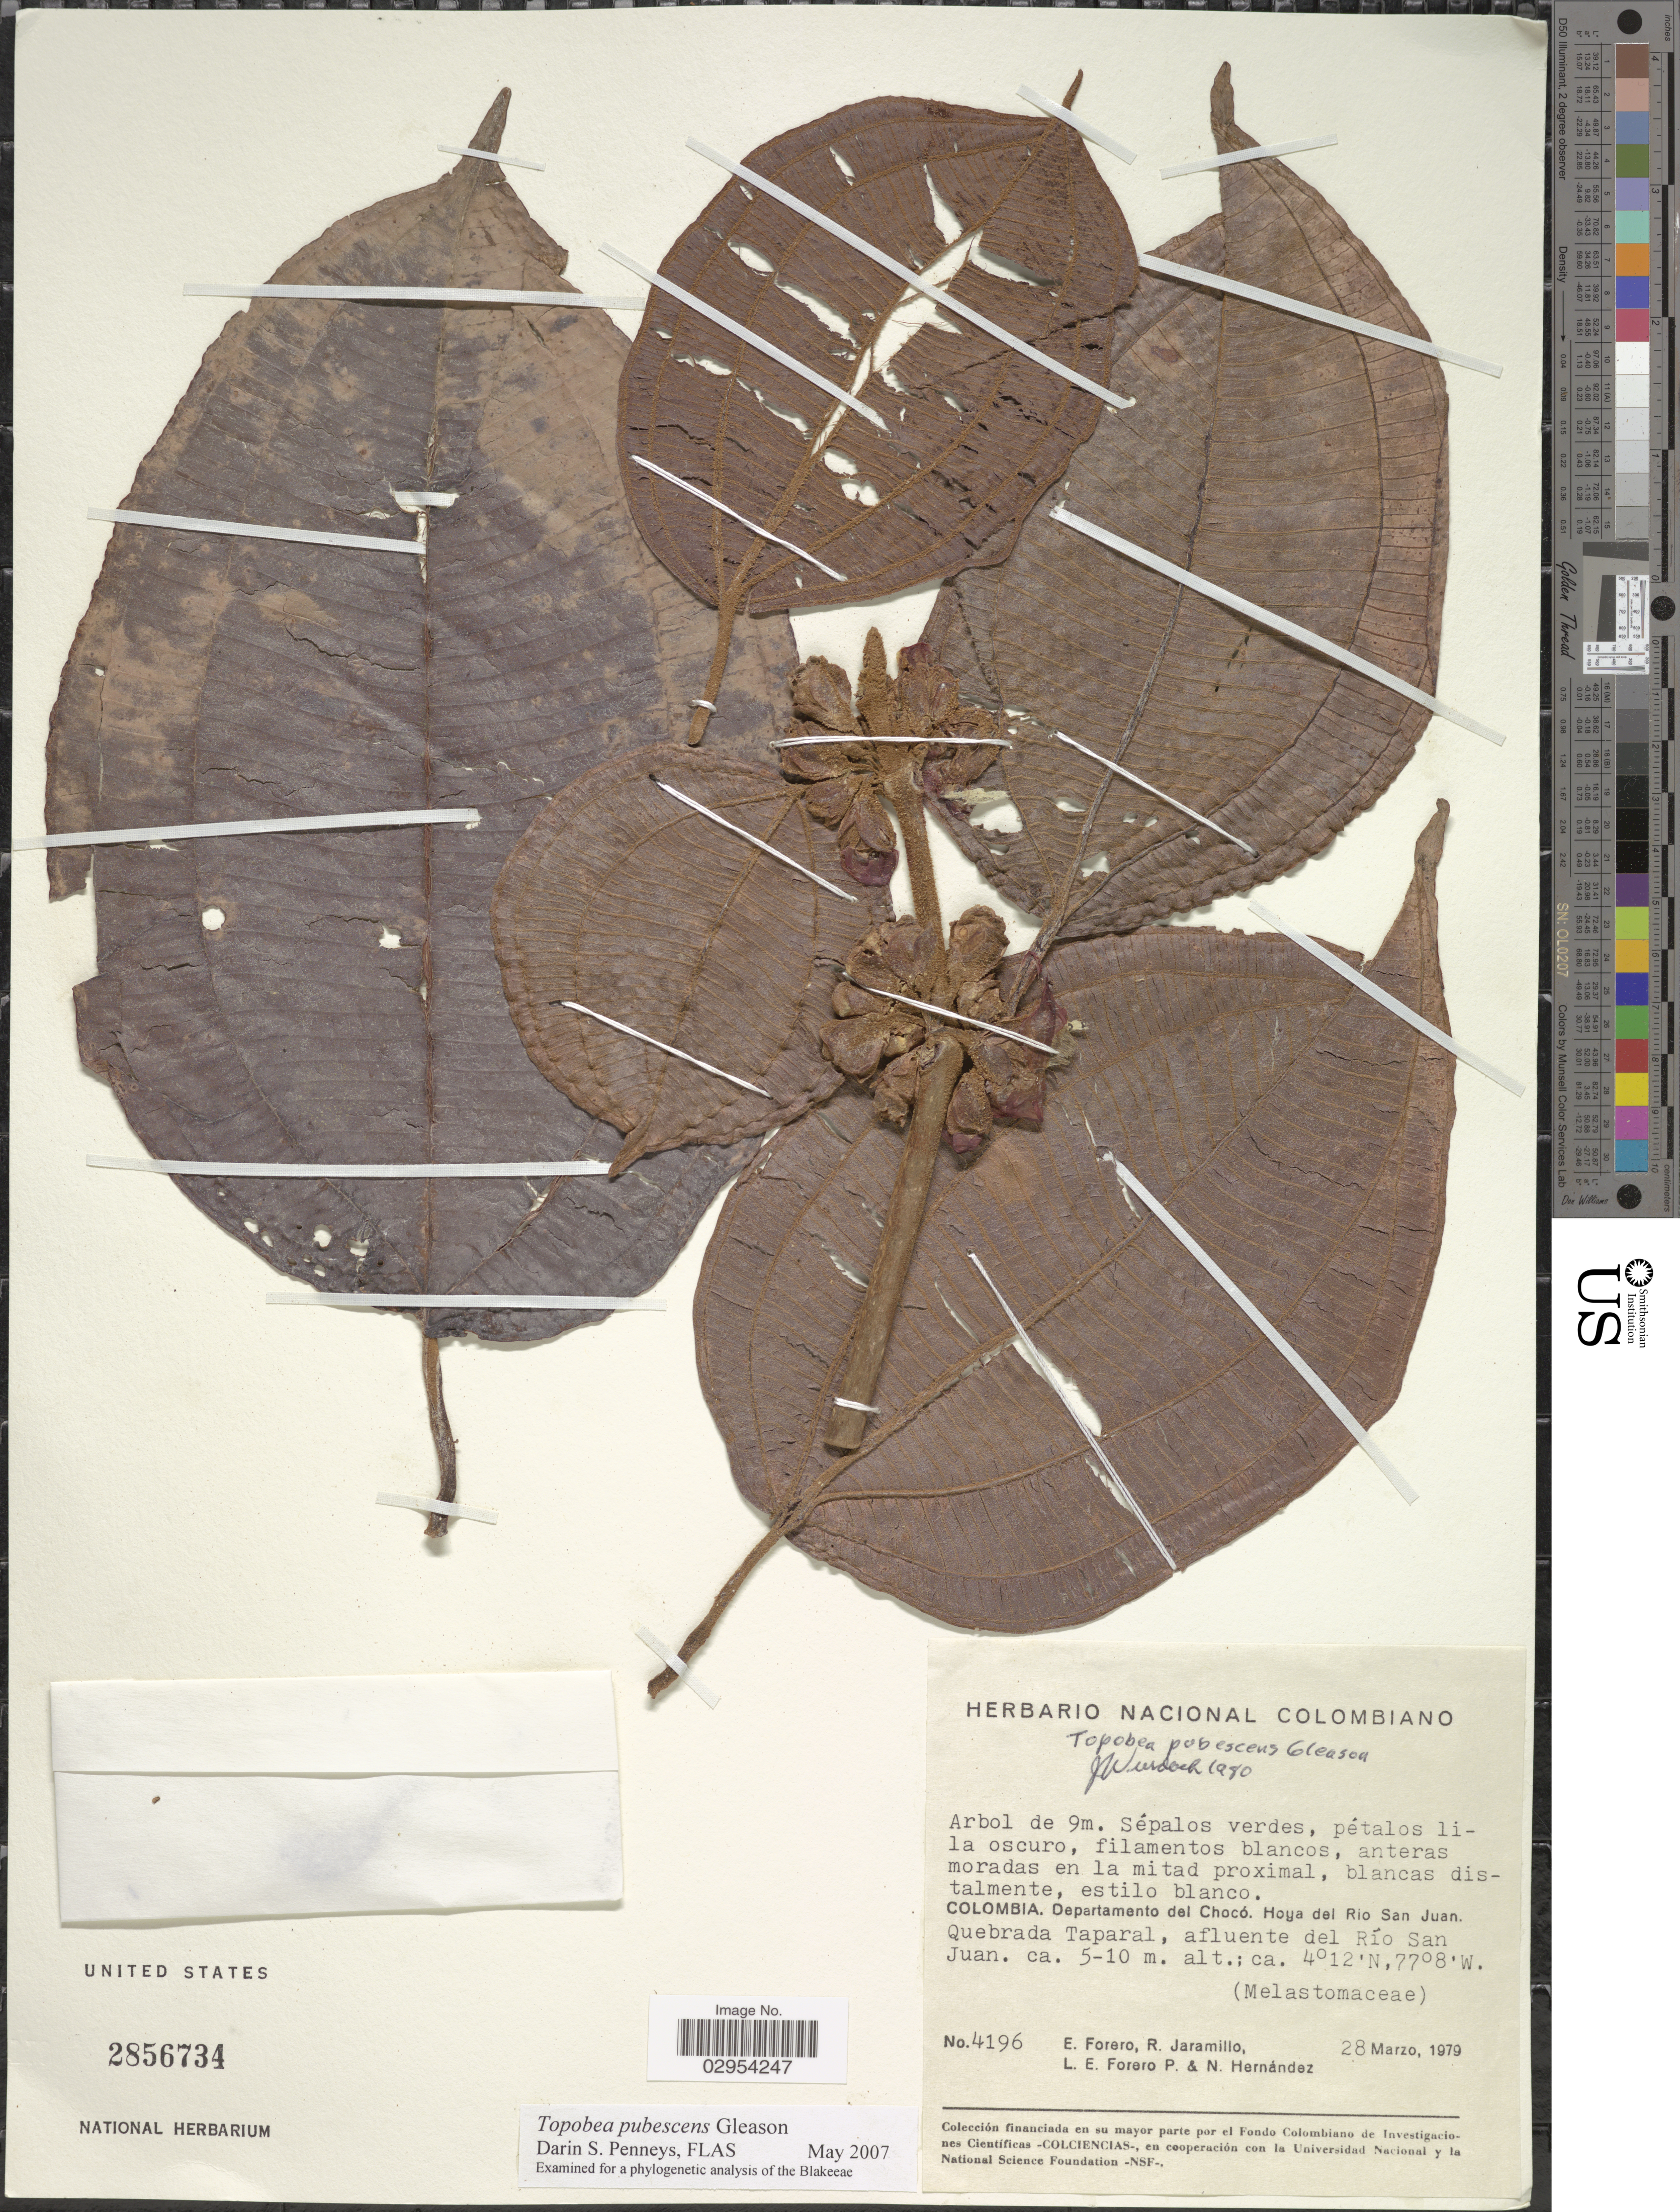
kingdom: Plantae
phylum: Tracheophyta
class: Magnoliopsida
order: Myrtales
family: Melastomataceae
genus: Topobea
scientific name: Topobea pubescens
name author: Gleason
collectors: E. Forero, R. Jaramillo, L. E. Forero & N. Hernandez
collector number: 4196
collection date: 1979-03-28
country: Colombia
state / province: Chocó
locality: Departamento del Chocó. Hoya del Rio San Juan. Quebrada Taparal, afluente del Río San Juan.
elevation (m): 5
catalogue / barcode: US 2856734